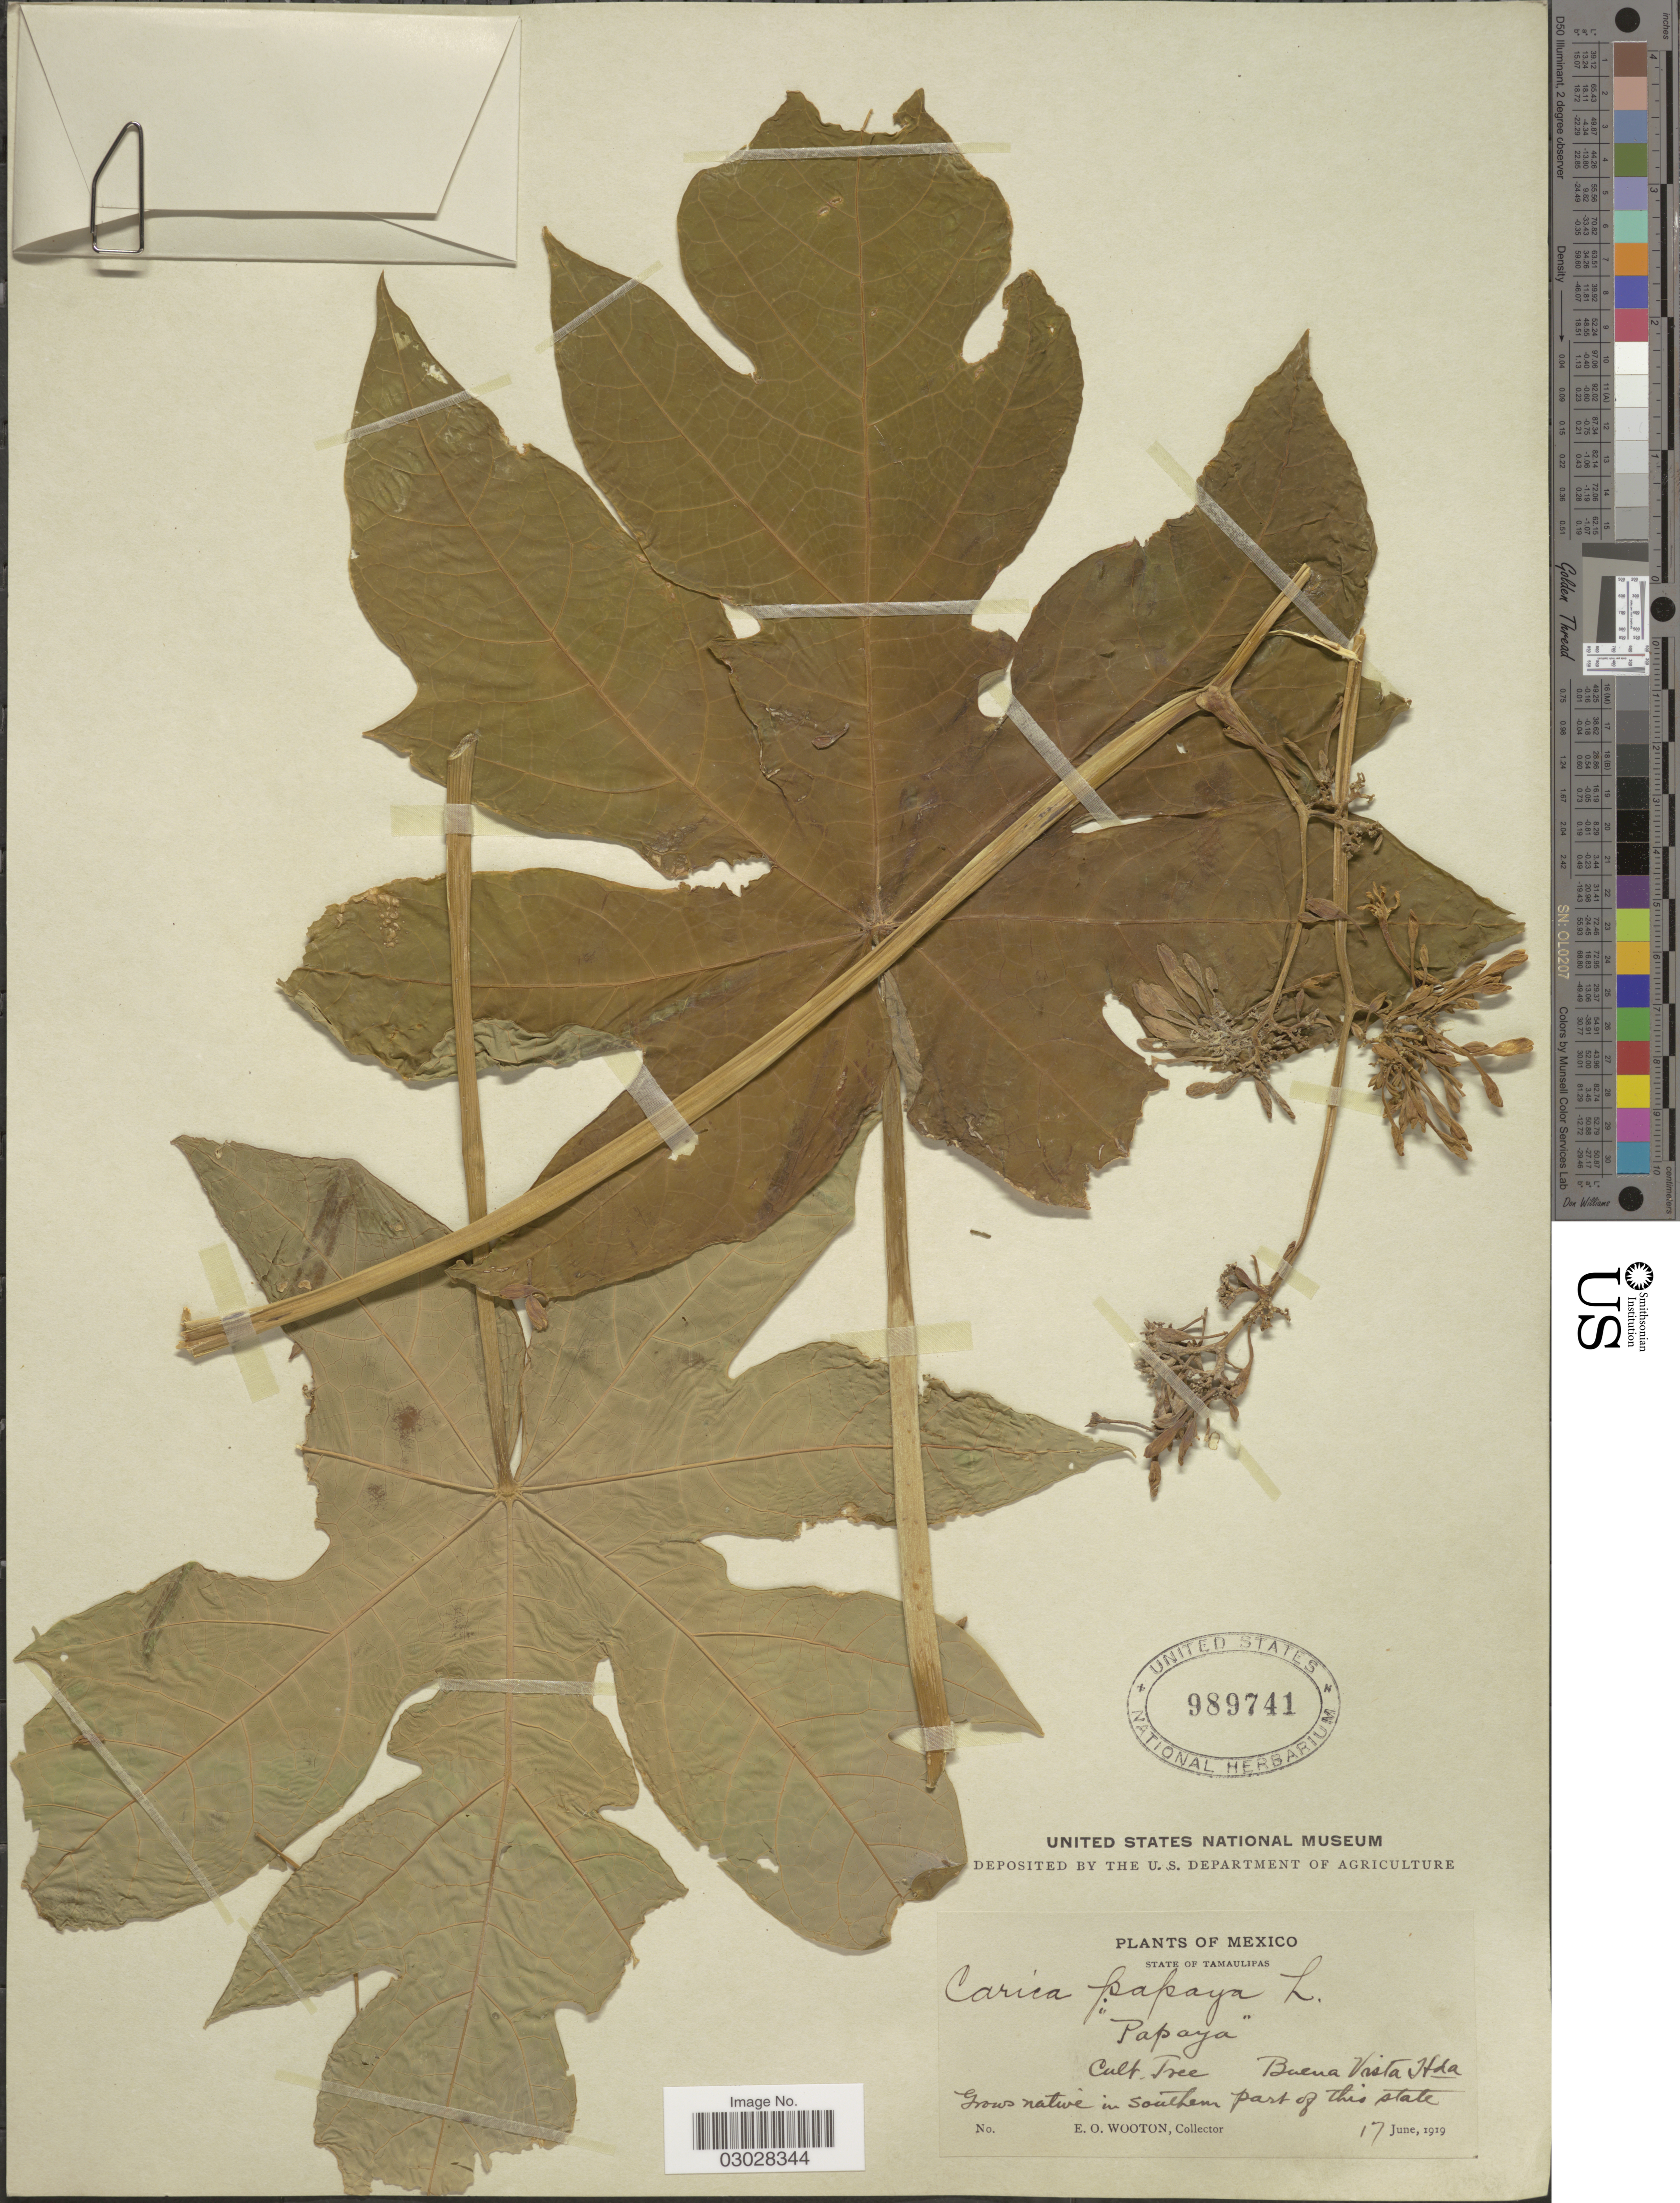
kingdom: Plantae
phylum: Tracheophyta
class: Magnoliopsida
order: Brassicales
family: Caricaceae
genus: Carica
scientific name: Carica papaya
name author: L.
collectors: E. O. Wooton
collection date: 1919-06-17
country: Mexico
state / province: Tamaulipas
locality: State of Tamaulipas. Buena Vista Hda. In southern part of this state.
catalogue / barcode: US 989741